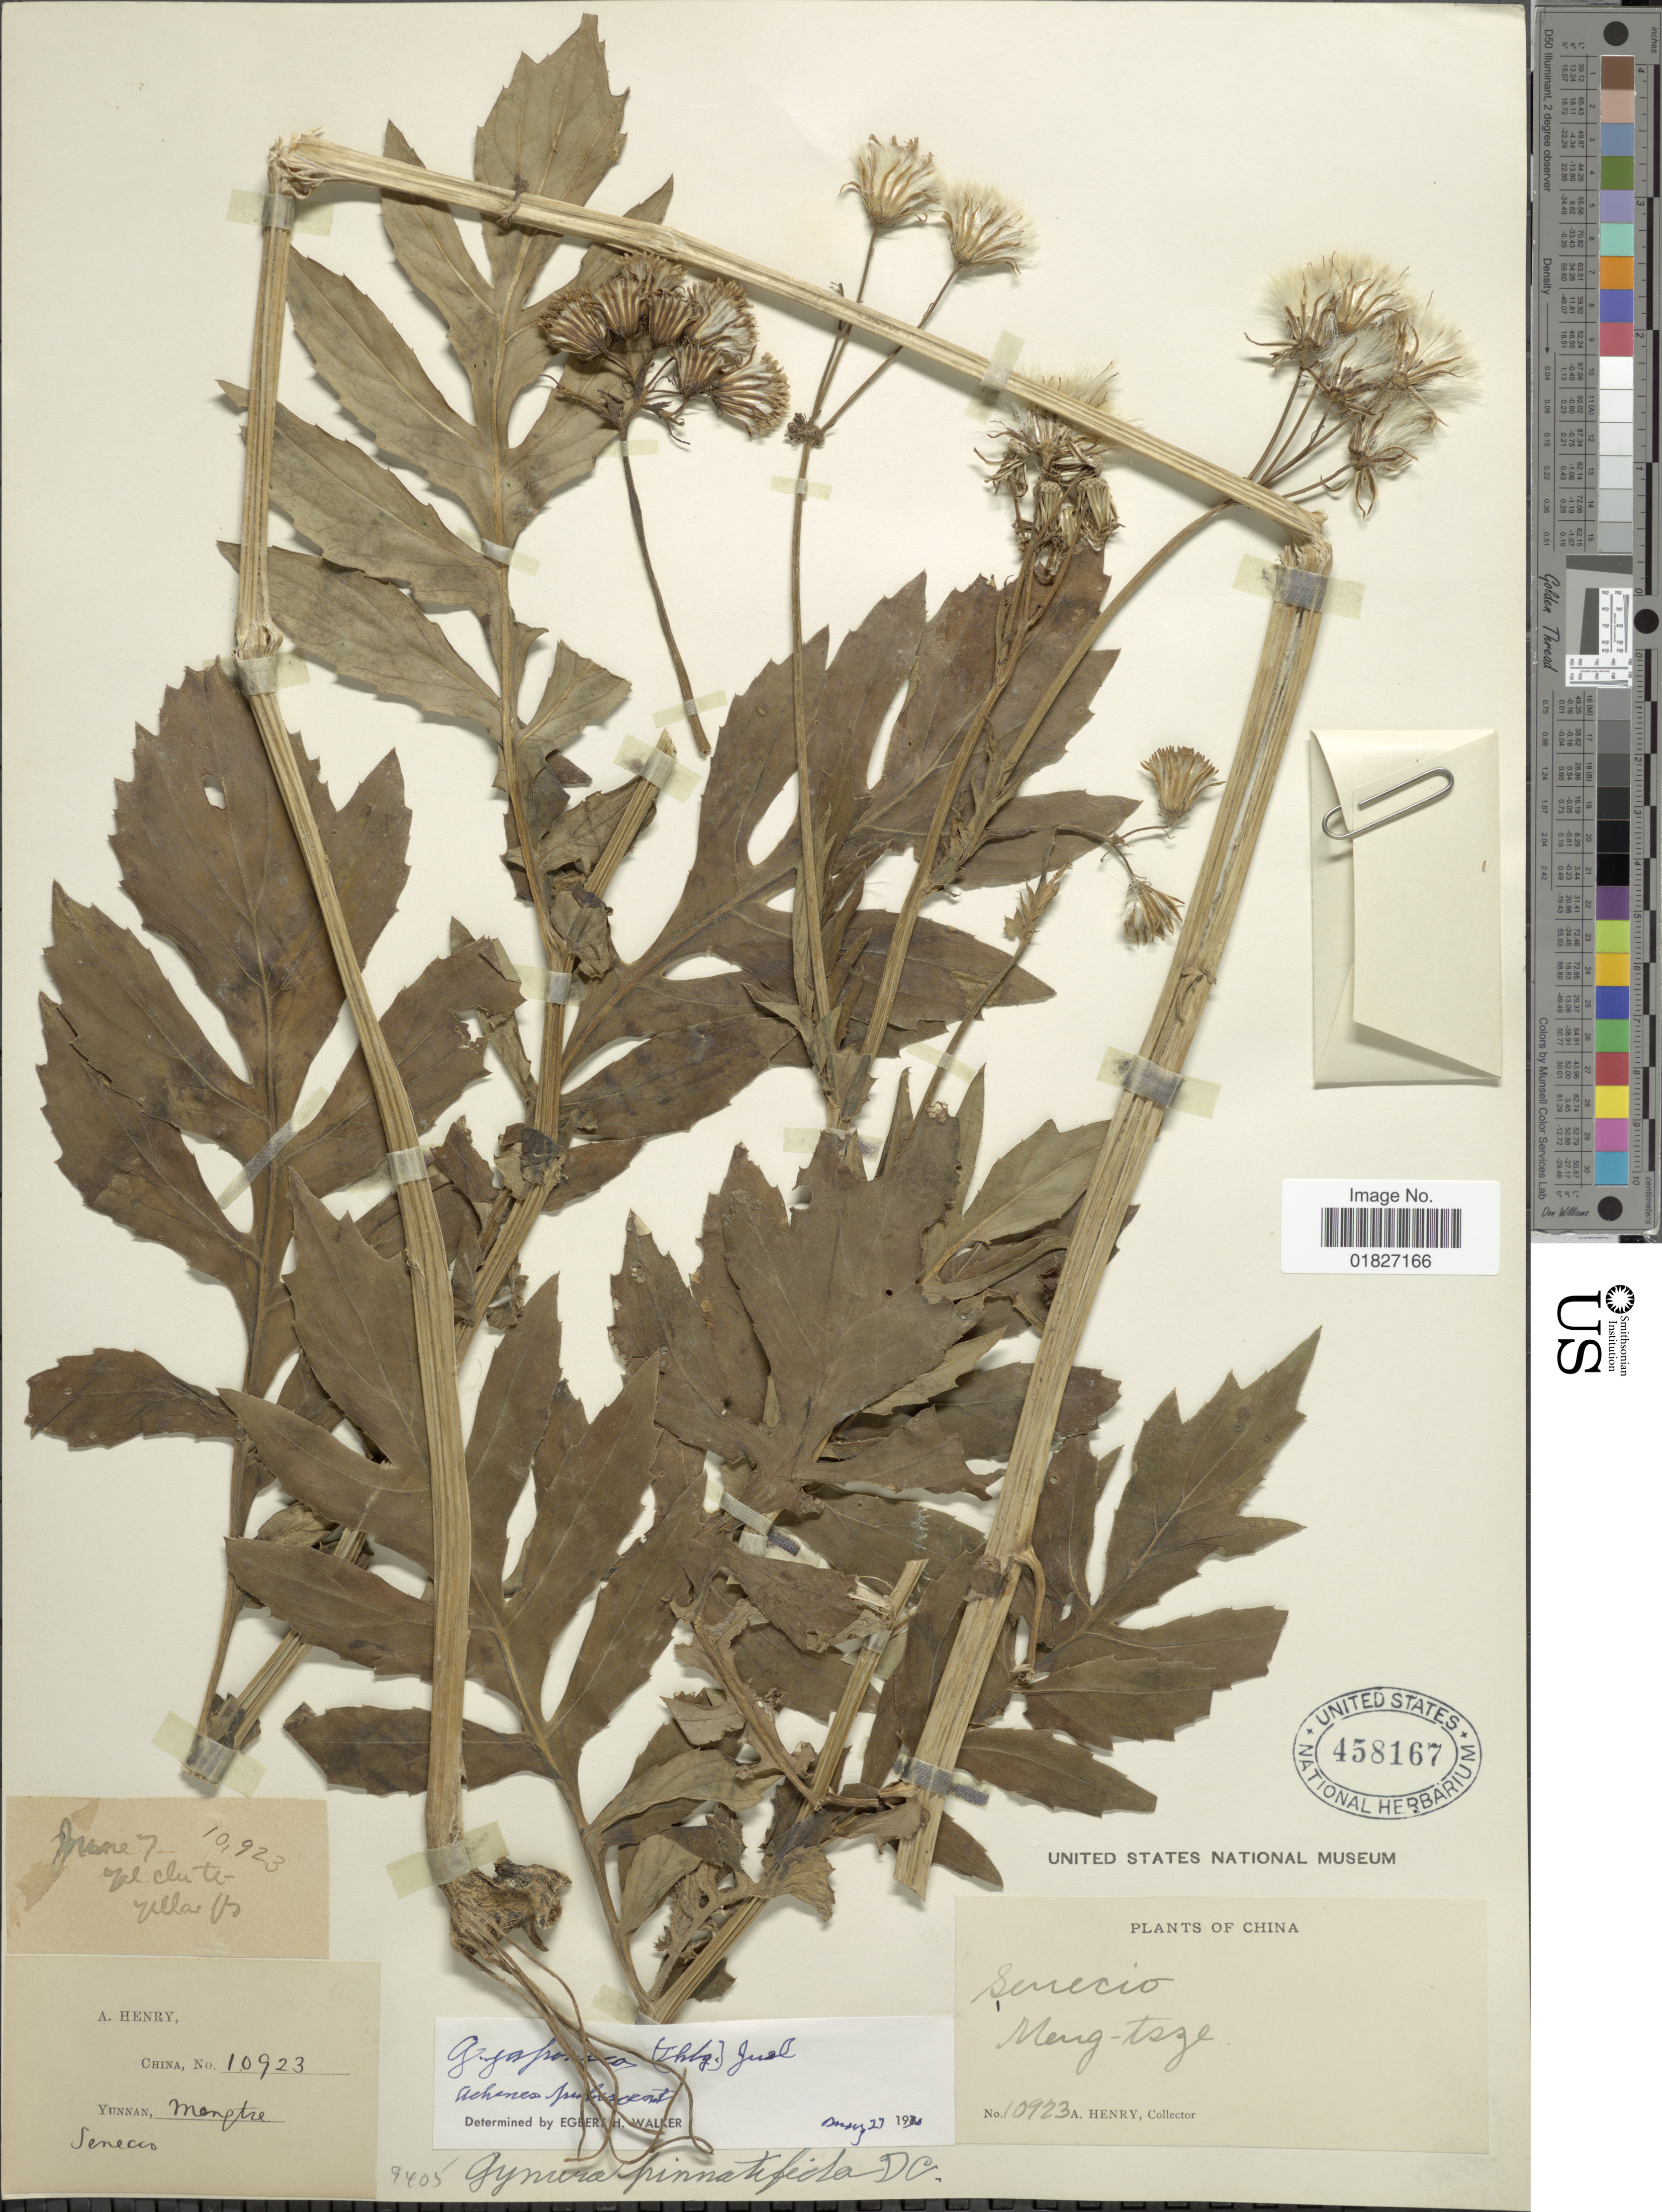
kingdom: Plantae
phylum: Tracheophyta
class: Magnoliopsida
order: Asterales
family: Asteraceae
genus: Gynura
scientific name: Gynura japonica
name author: (L. f.) Juel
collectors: A. Henry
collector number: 10923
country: China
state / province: Yunnan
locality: Mengtze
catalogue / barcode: US 458167